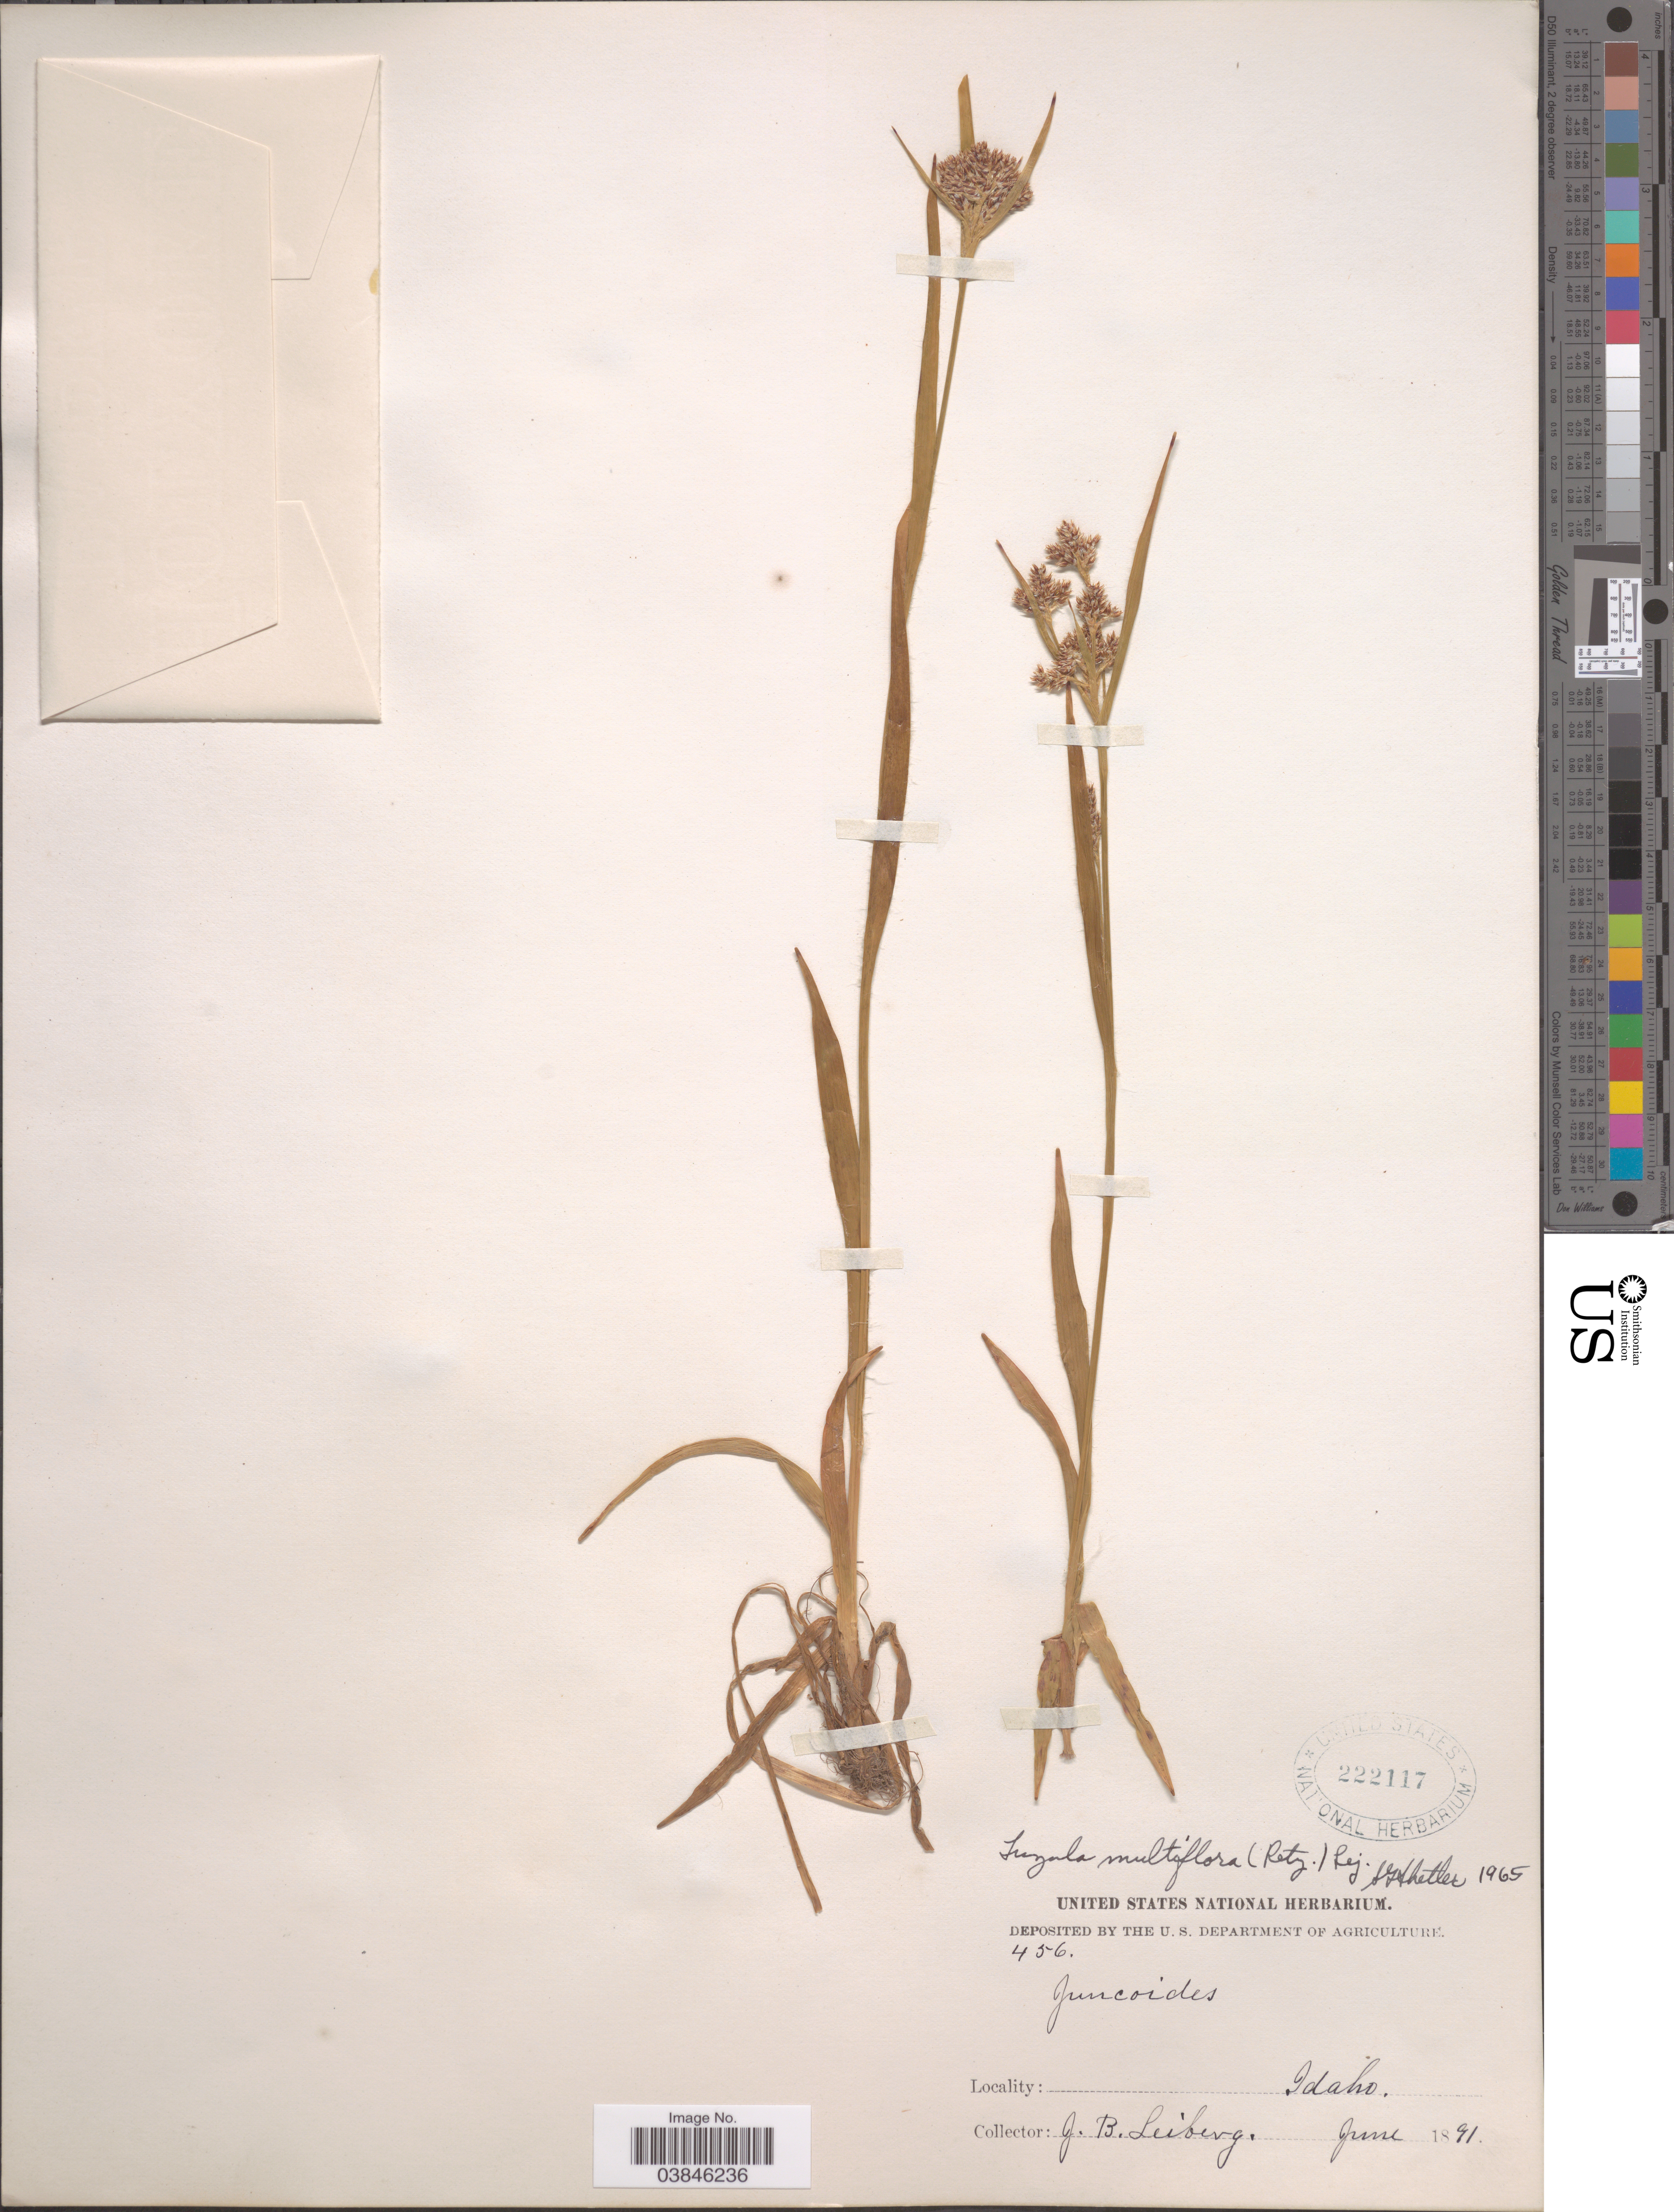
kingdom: Plantae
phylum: Tracheophyta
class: Liliopsida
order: Poales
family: Juncaceae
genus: Luzula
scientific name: Luzula multiflora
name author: (Ehrh.) Lej.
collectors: J. B. Leiberg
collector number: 456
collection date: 1891-06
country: United States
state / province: Idaho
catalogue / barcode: US 222117